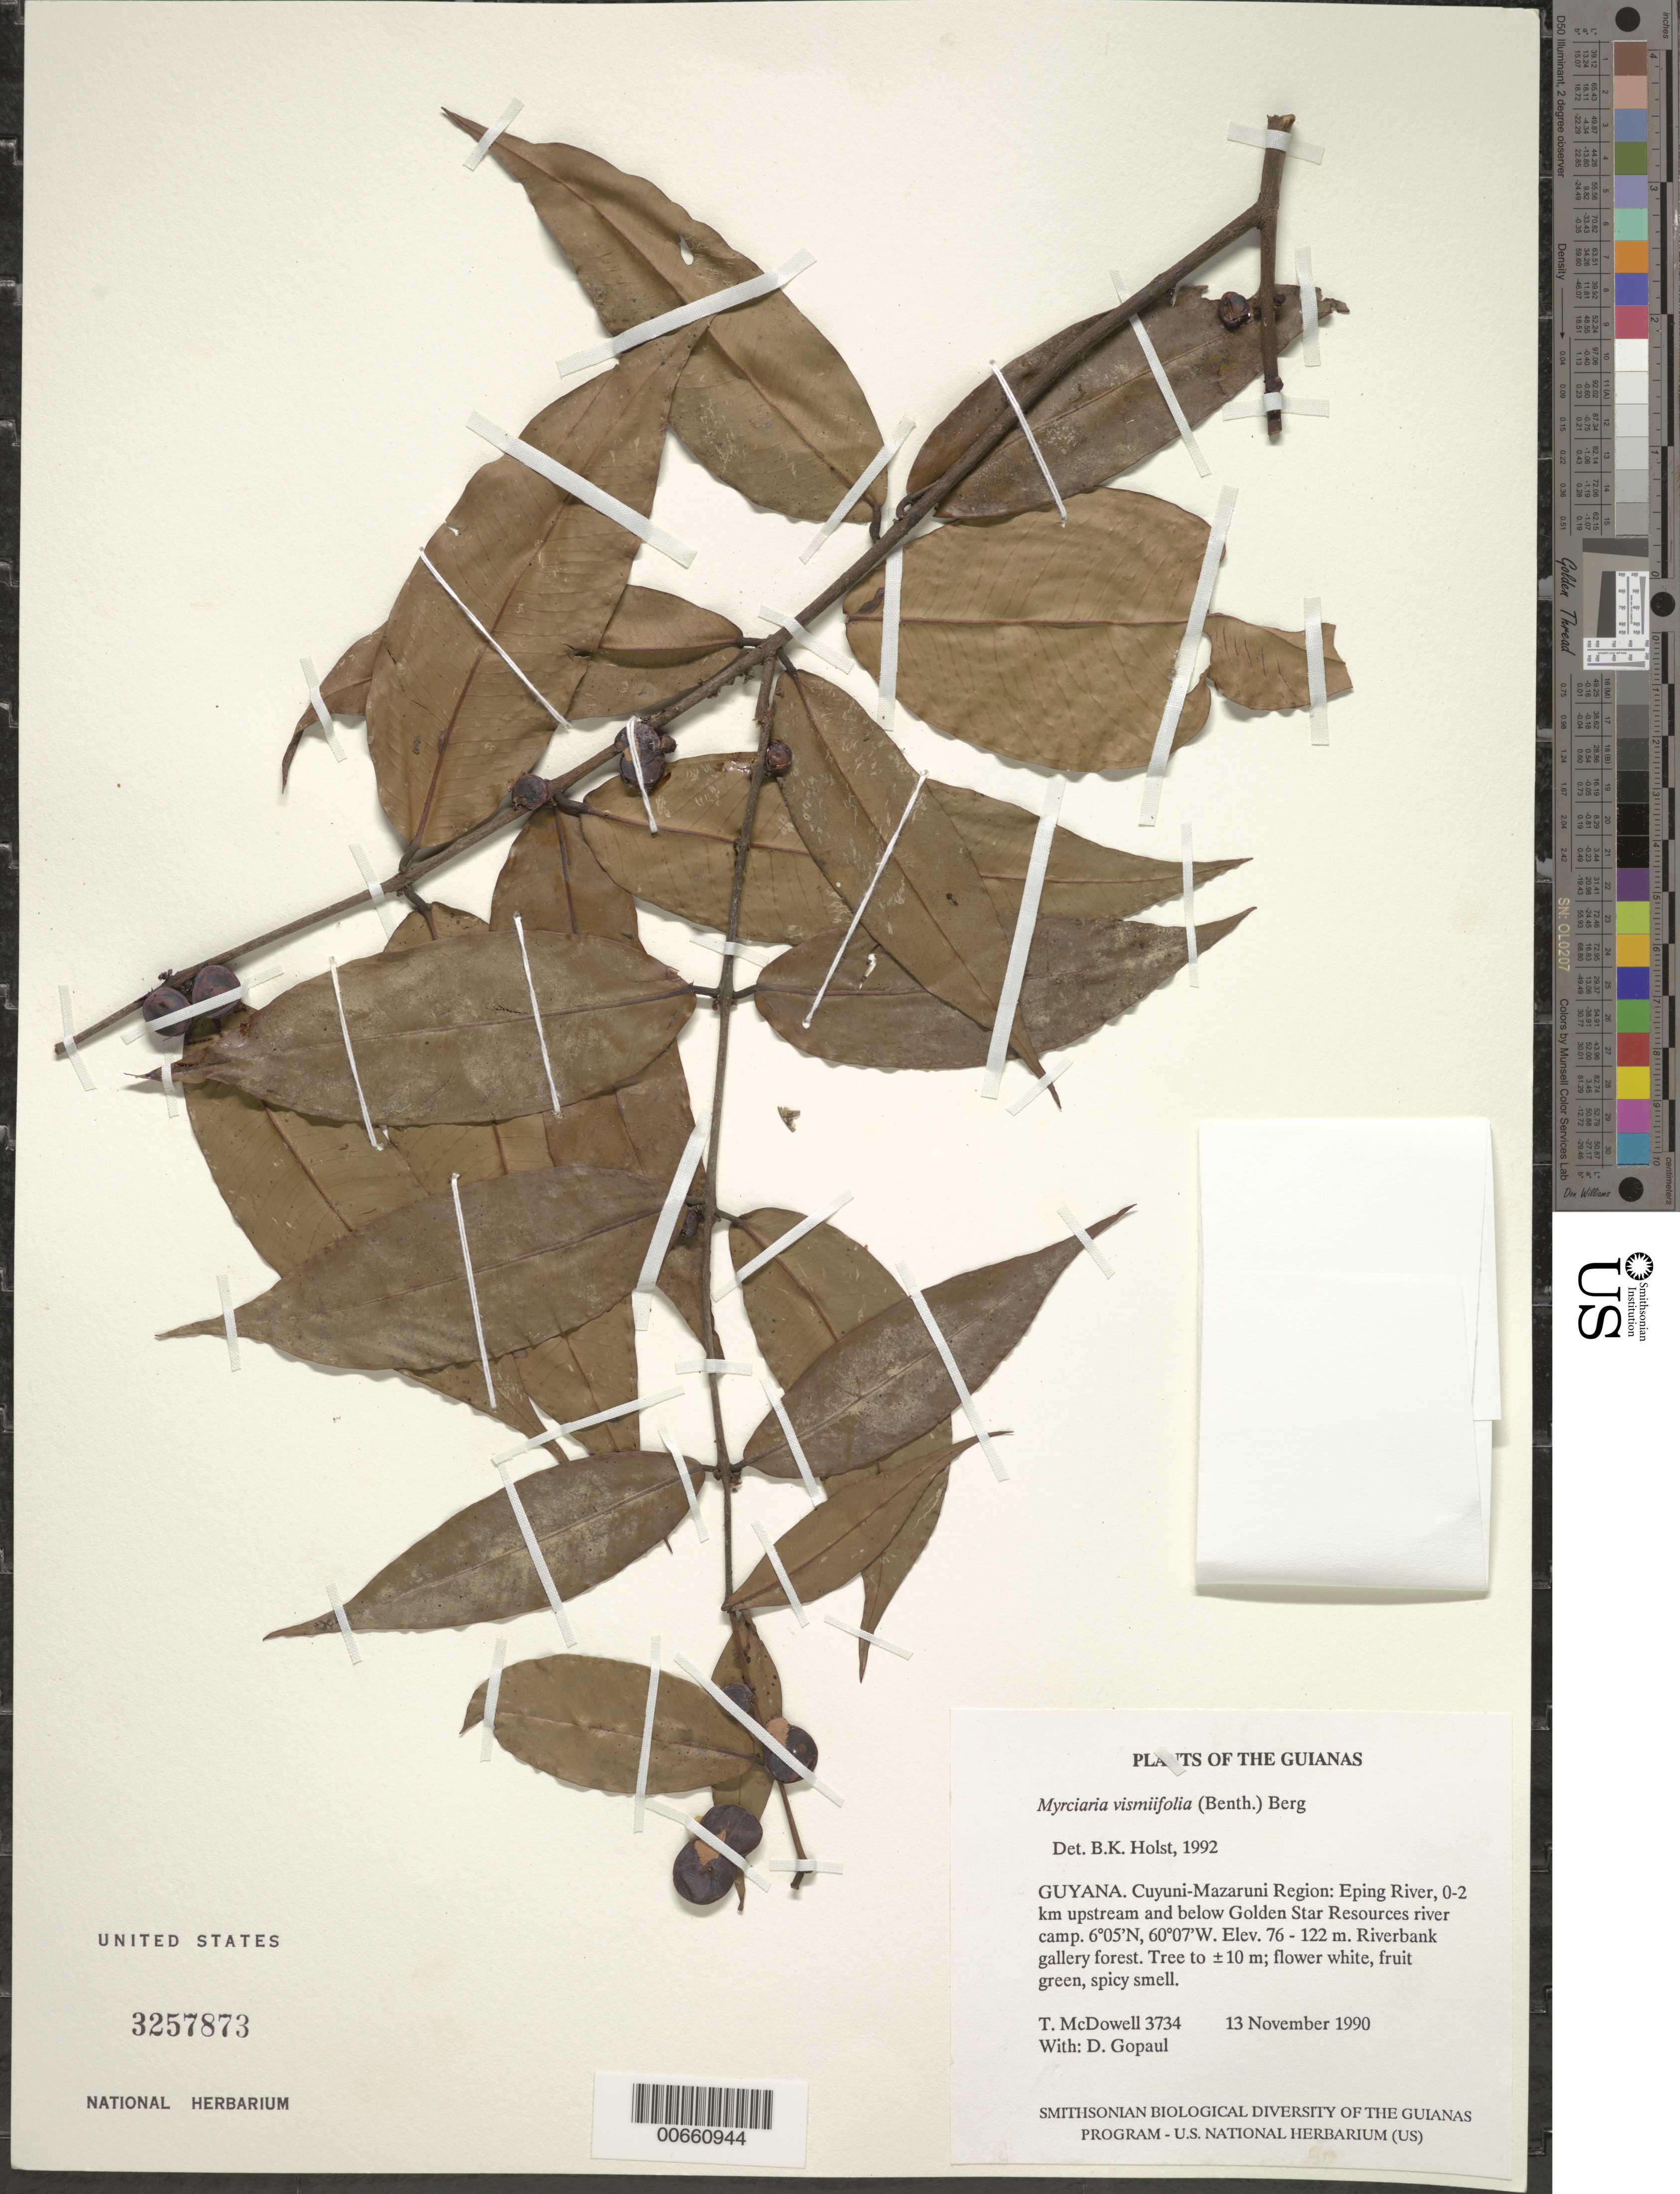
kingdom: Plantae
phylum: Tracheophyta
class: Magnoliopsida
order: Myrtales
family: Myrtaceae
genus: Myrciaria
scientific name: Myrciaria vismiifolia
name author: (Benth.) O. Berg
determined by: Holst, Bruce K.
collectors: T. McDowell & D. Gopaul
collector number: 3734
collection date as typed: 13 November 1990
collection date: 1990-11-13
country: Guyana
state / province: Cuyuni-Mazaruni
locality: Eping River, 0-2 km upstream and below Golden Star Resources river camp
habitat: Riverbank gallery forest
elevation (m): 76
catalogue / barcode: US 3257873